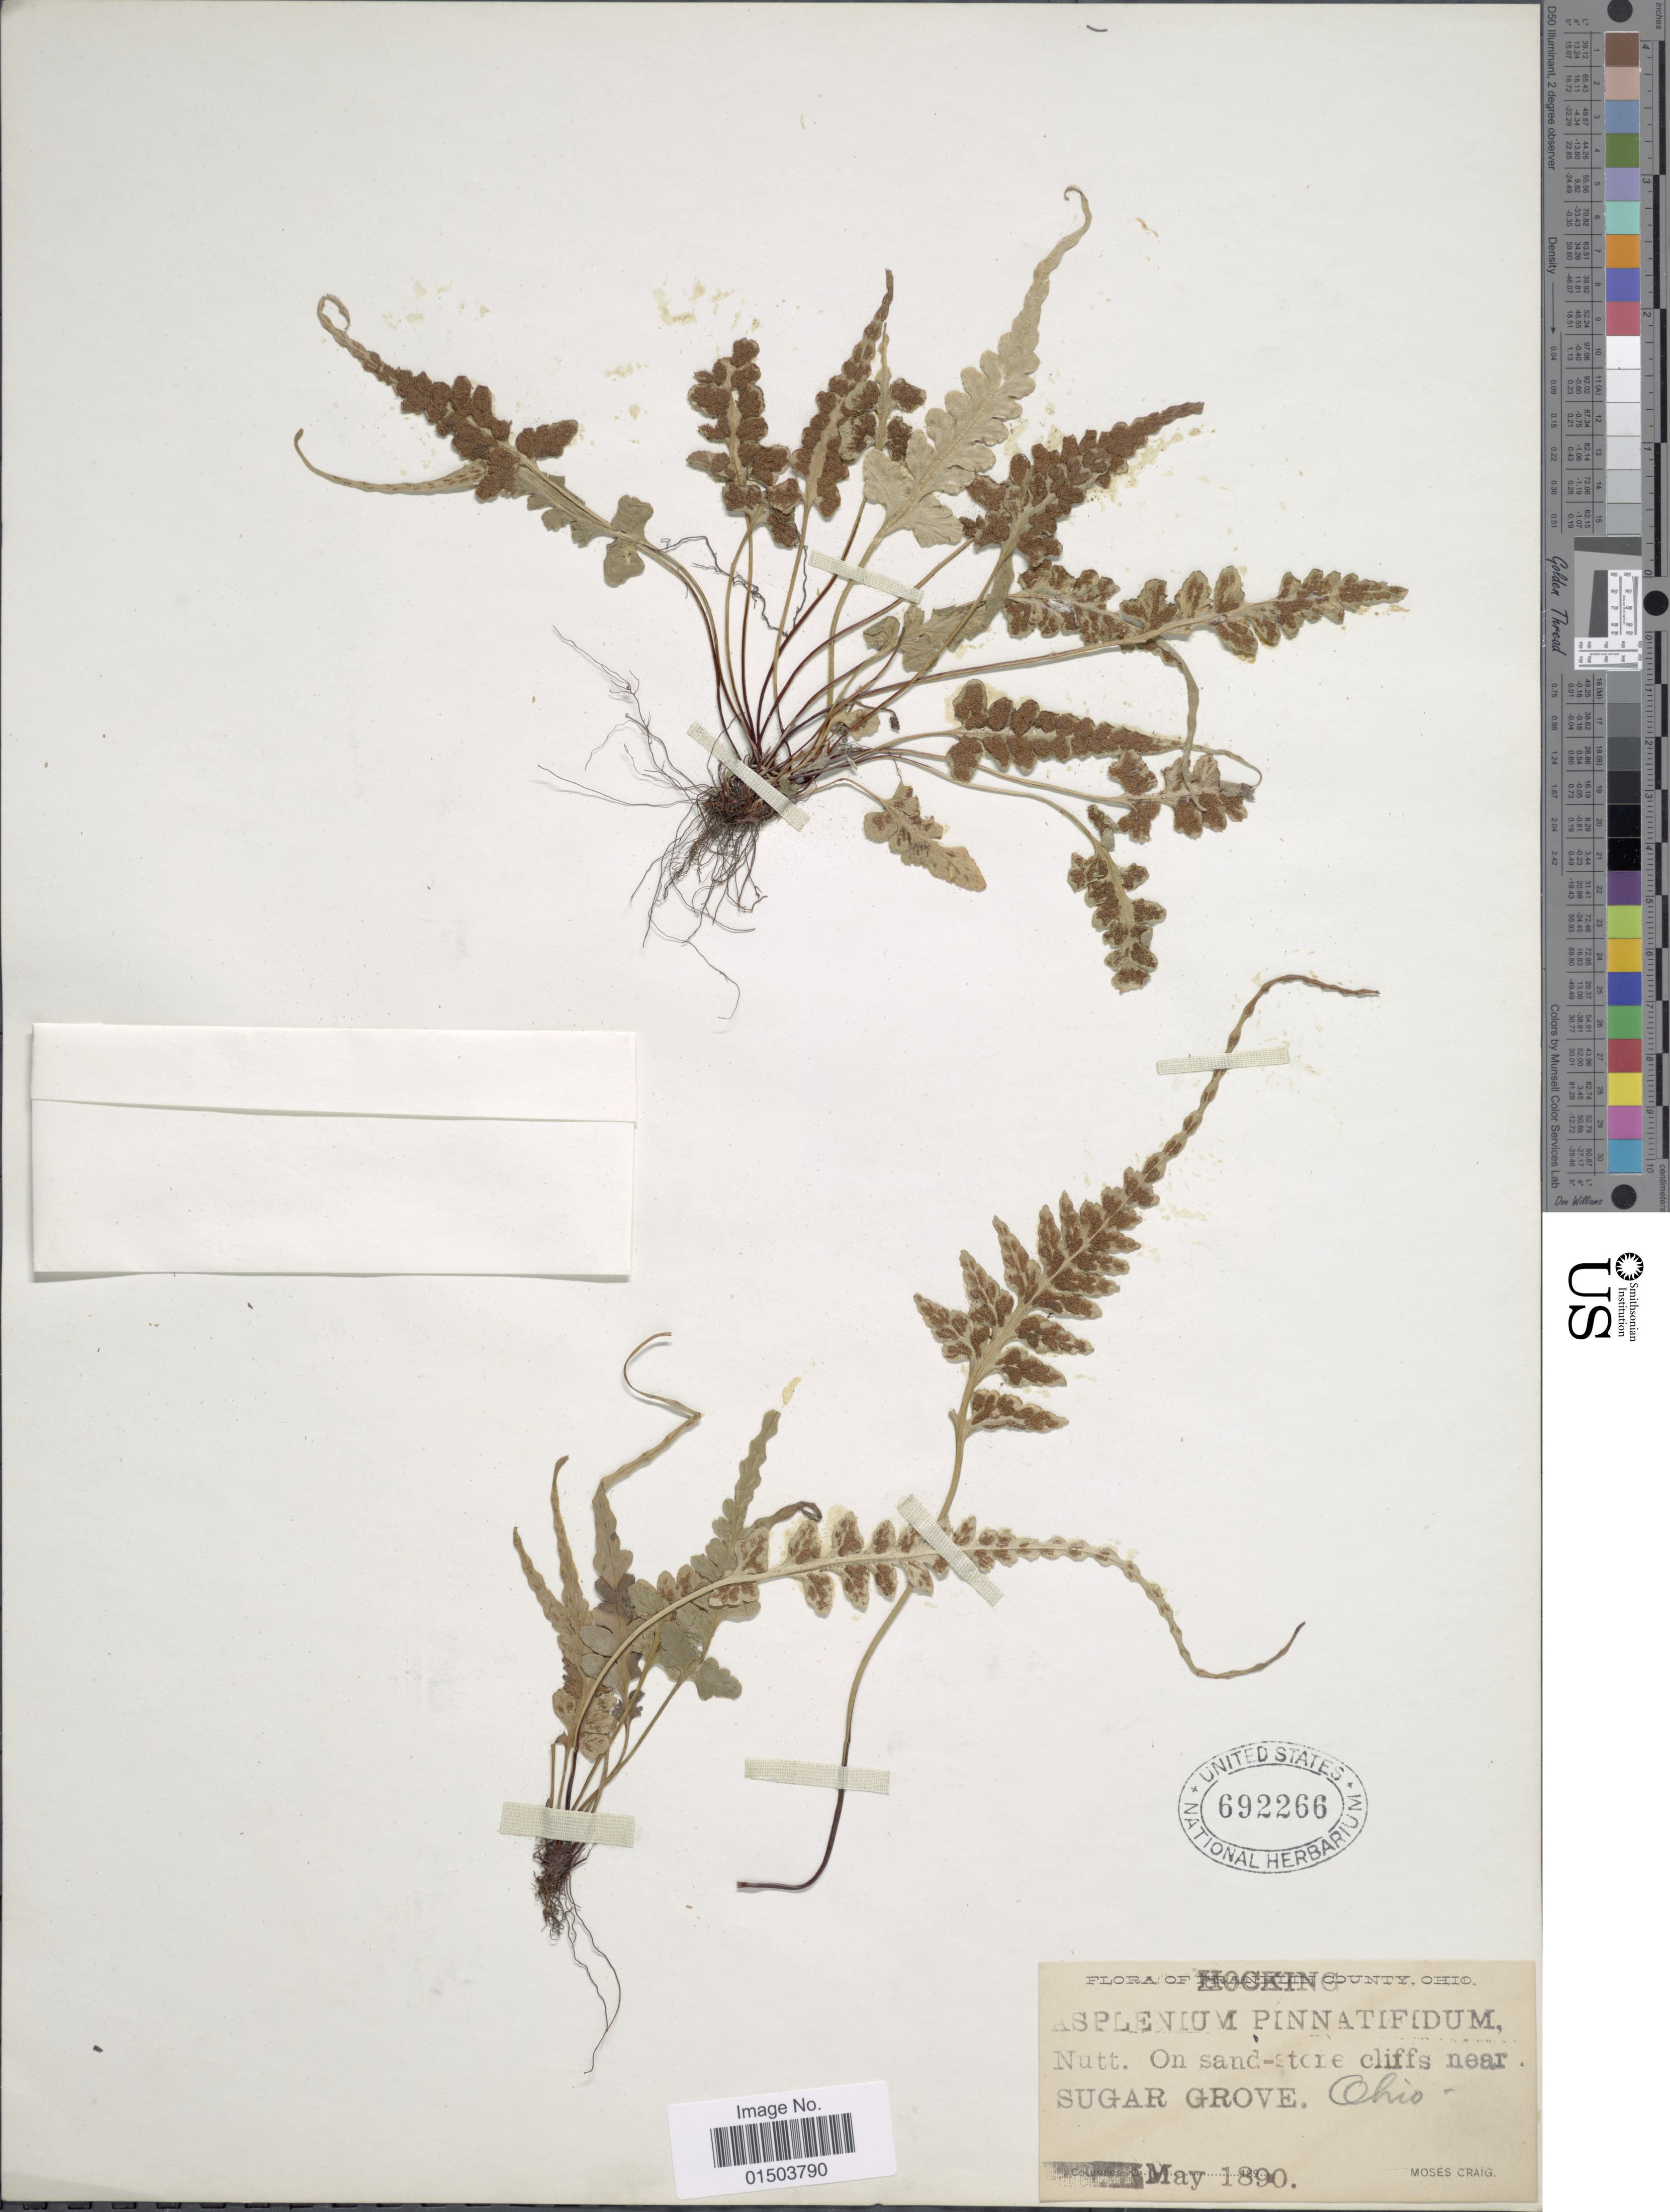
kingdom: Plantae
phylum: Tracheophyta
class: Polypodiopsida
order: Polypodiales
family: Aspleniaceae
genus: Asplenium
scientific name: Asplenium pinnatifidum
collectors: M. Craig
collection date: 1890-05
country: United States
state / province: Ohio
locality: Hocking COunty. On sand-stone cliffs near Sugar Grove.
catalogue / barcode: US 692266